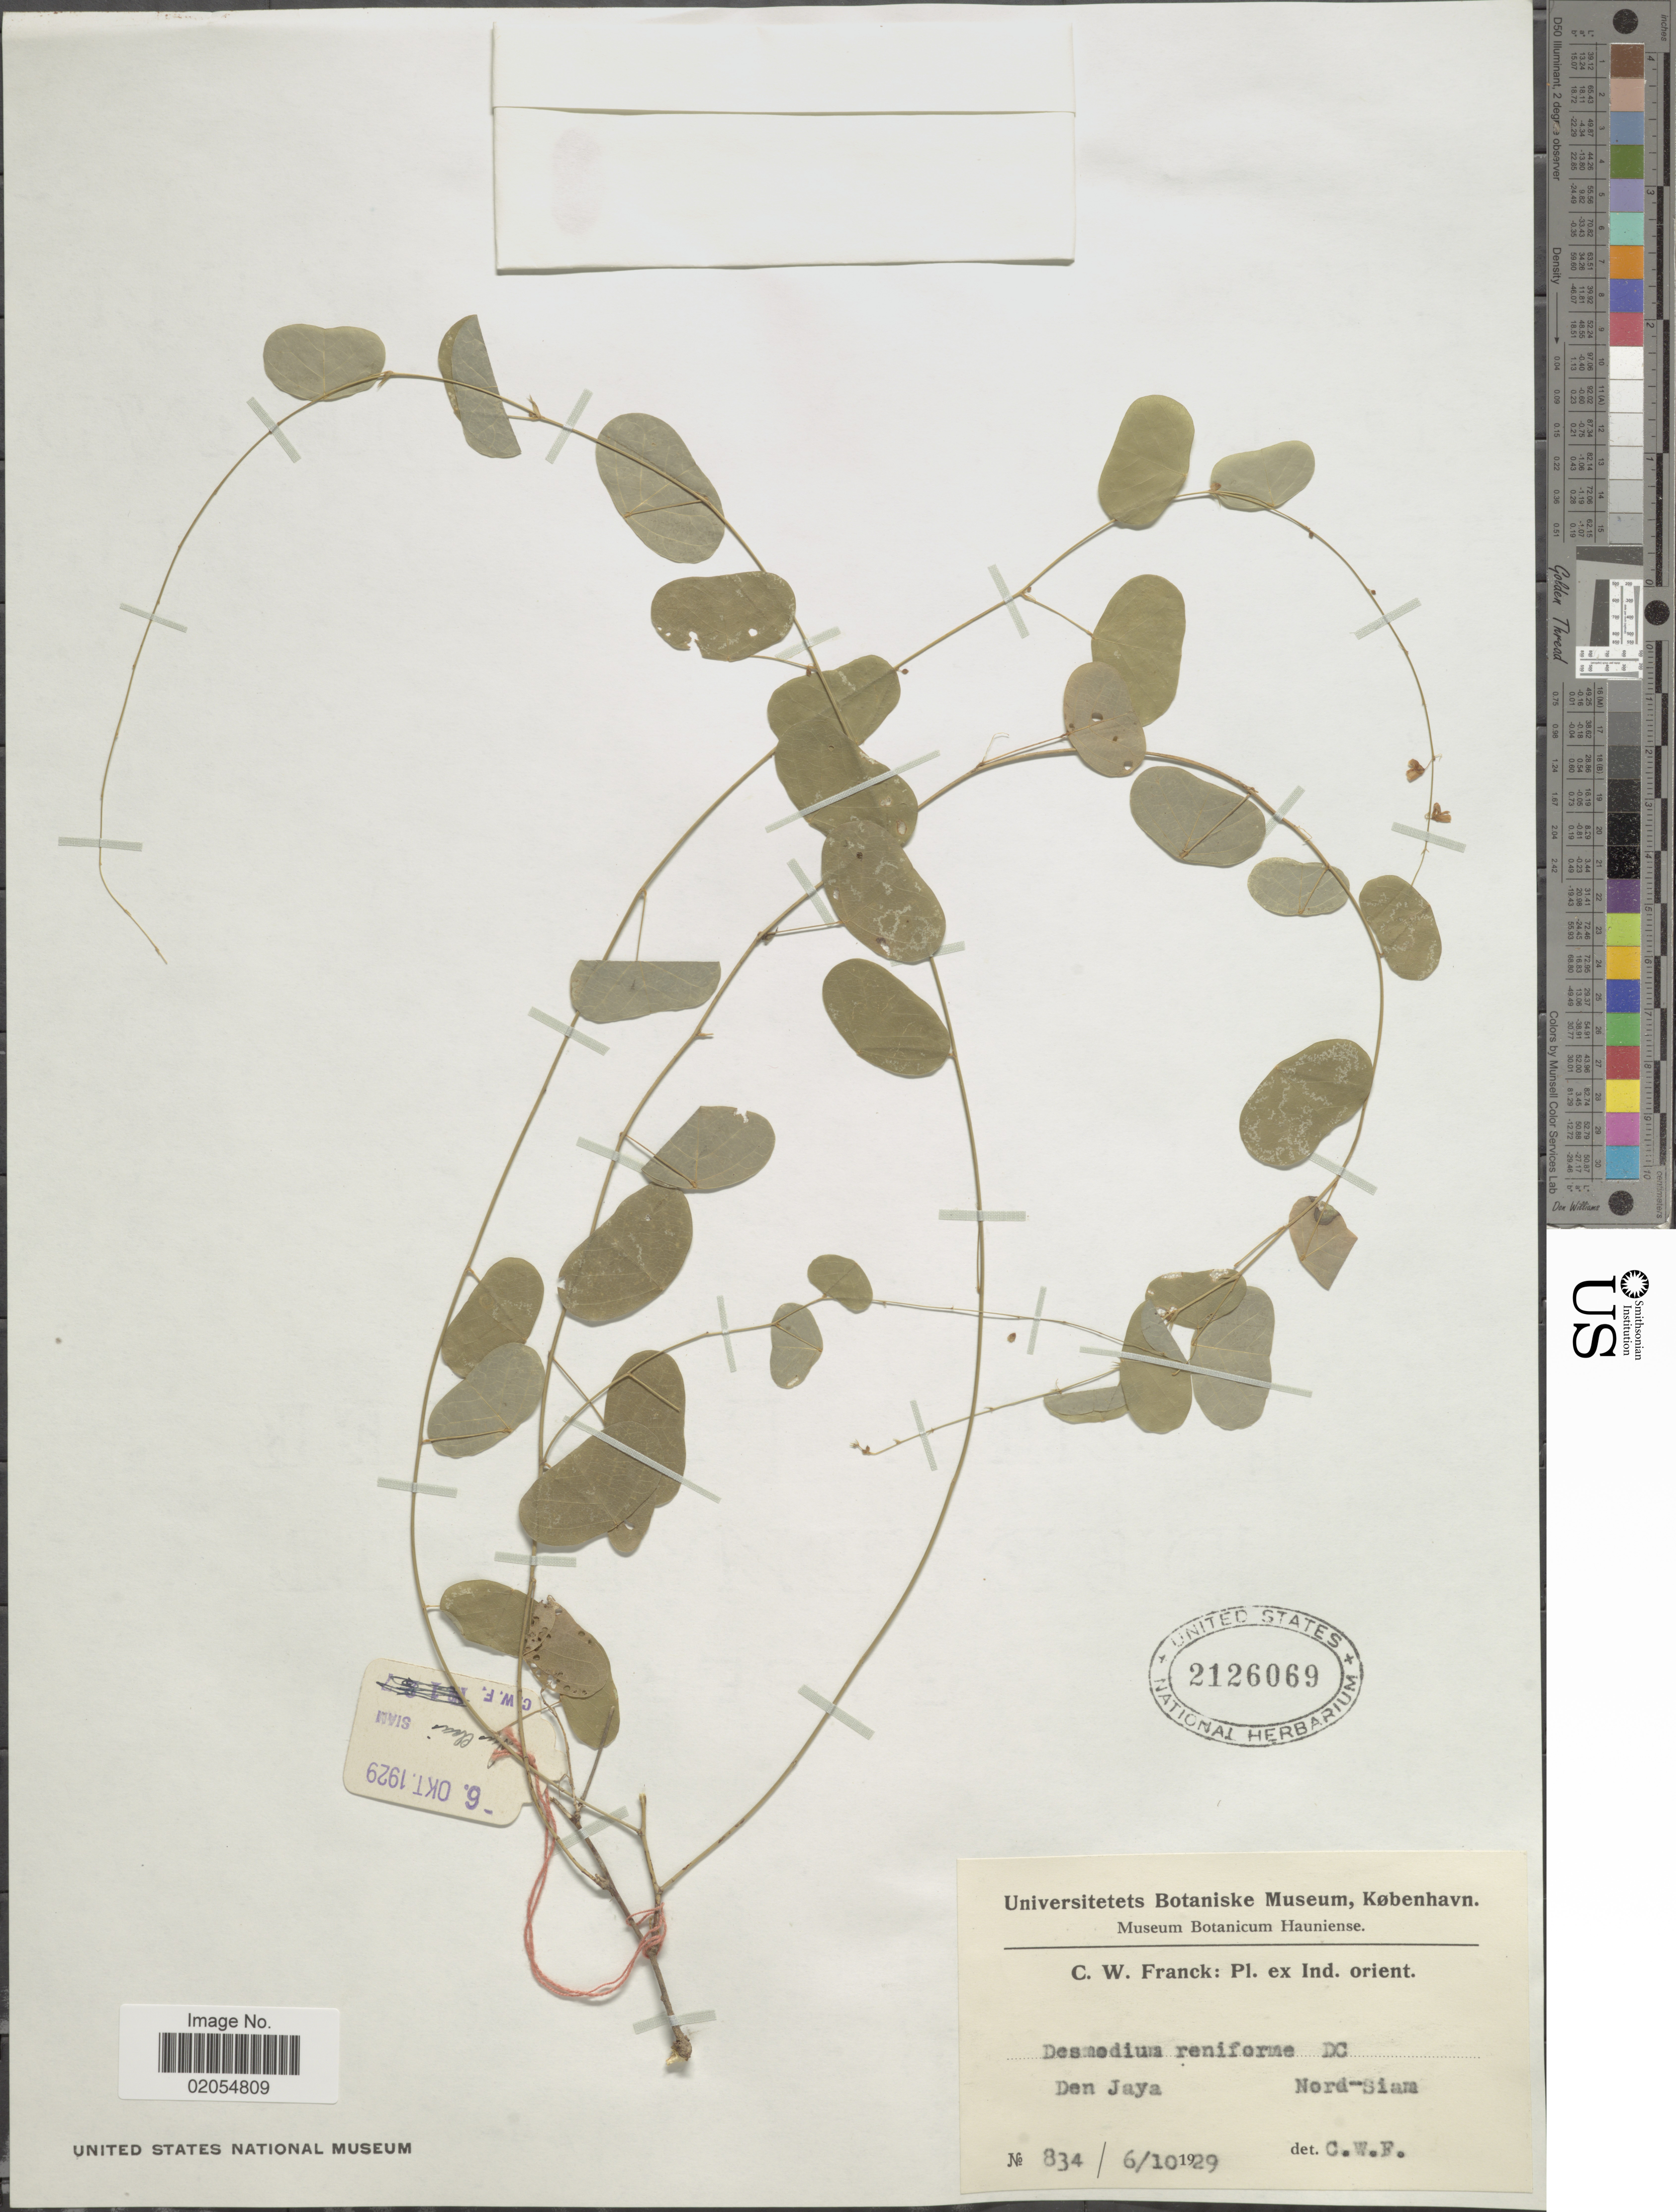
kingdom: Plantae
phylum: Tracheophyta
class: Magnoliopsida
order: Fabales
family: Fabaceae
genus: Huangtcia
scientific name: Huangtcia renifolia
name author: (L.) H. Ohashi & K. Ohashi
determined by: Strong, Mark T., (BOT), Smithsonian Institution - National Museum of Natural History (UNITED STATES)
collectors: C. Franck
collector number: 834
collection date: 1929-10-06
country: Thailand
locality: Den Jaya, Nord-Siam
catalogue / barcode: US 2126069